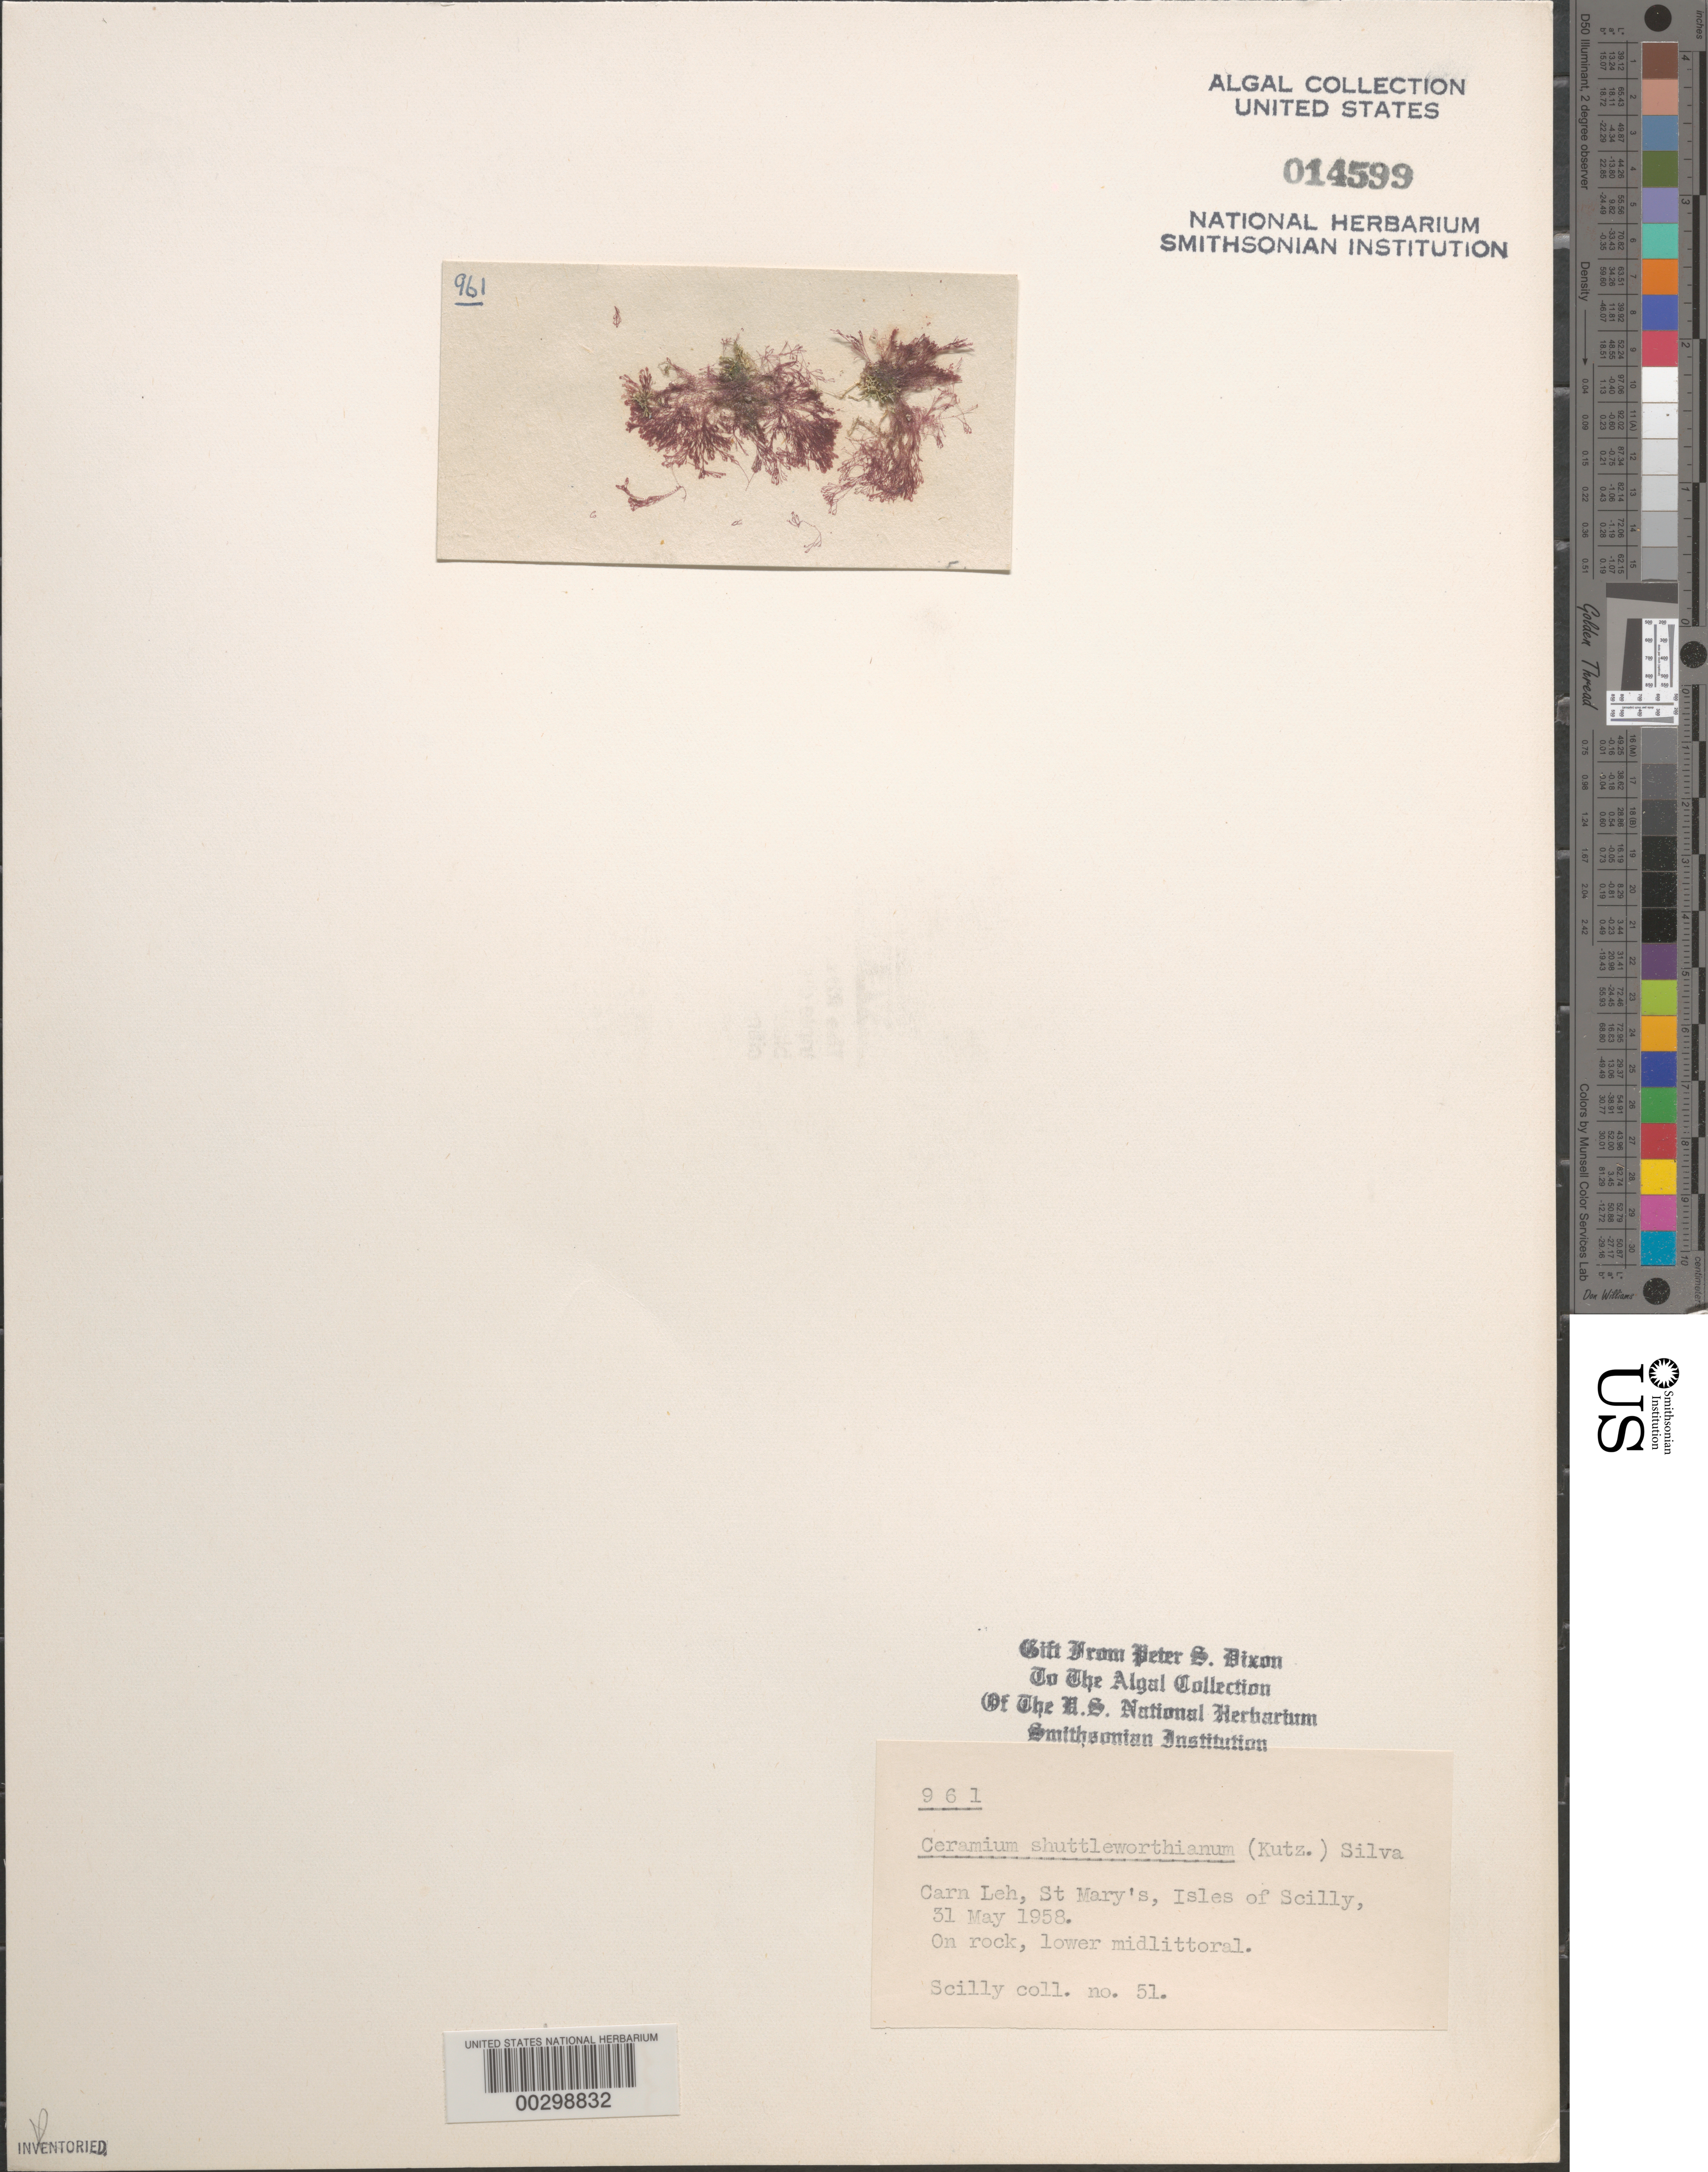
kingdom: Plantae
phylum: Rhodophyta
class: Florideophyceae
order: Ceramiales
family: Ceramiaceae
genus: Ceramium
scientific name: Ceramium shuttleworthianum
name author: (Kütz.) Rabenh.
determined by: Dixon, P. S.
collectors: P. S. Dixon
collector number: PSD 961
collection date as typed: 31 May 1958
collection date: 1958-05-31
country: United Kingdom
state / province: England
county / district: Council of the Isles of Scilly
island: St. Mary's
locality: Carn Leh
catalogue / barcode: US 14599